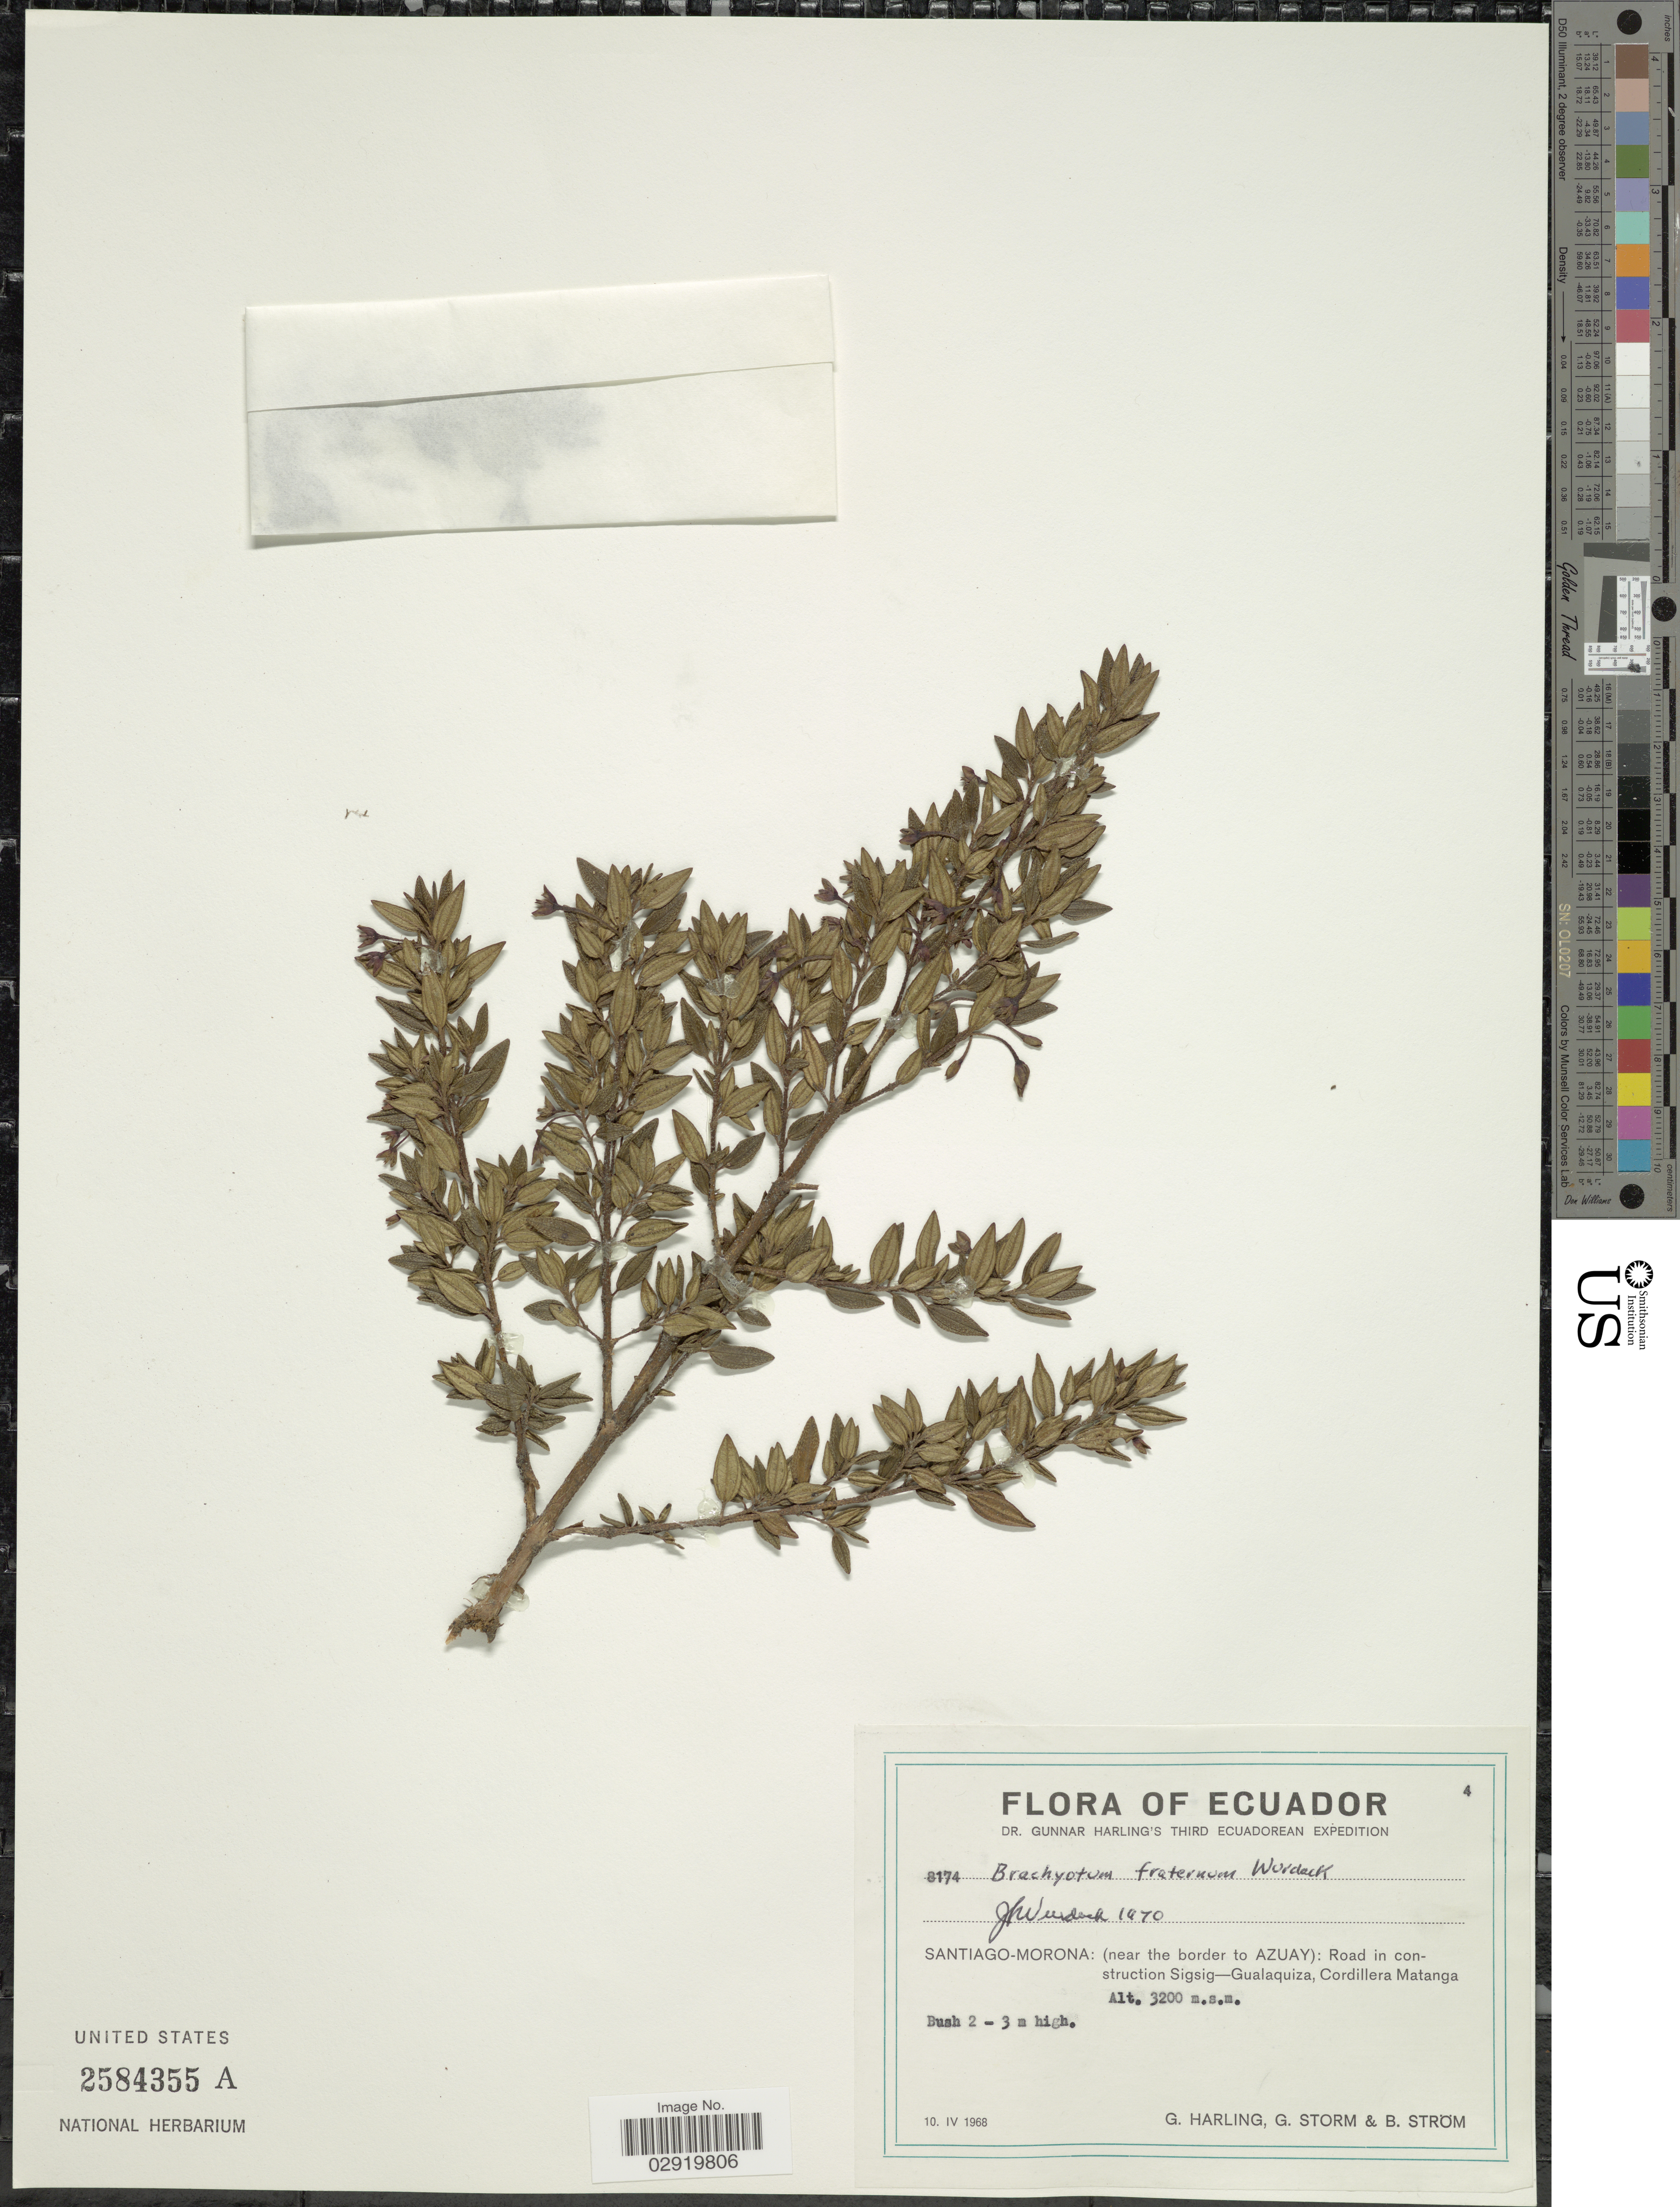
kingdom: Plantae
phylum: Tracheophyta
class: Magnoliopsida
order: Myrtales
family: Melastomataceae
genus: Brachyotum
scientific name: Brachyotum fraternum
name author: Wurdack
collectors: G. Harling, G. Storm & B. Ström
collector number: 8174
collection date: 1968-04-10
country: Ecuador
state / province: Morona-Santiago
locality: Santiago-Morona: (near the border to Azuay): Road in construction Sigsig - Gualaquiza, Cordillera Matanga.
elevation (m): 3200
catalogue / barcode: US 2584355A